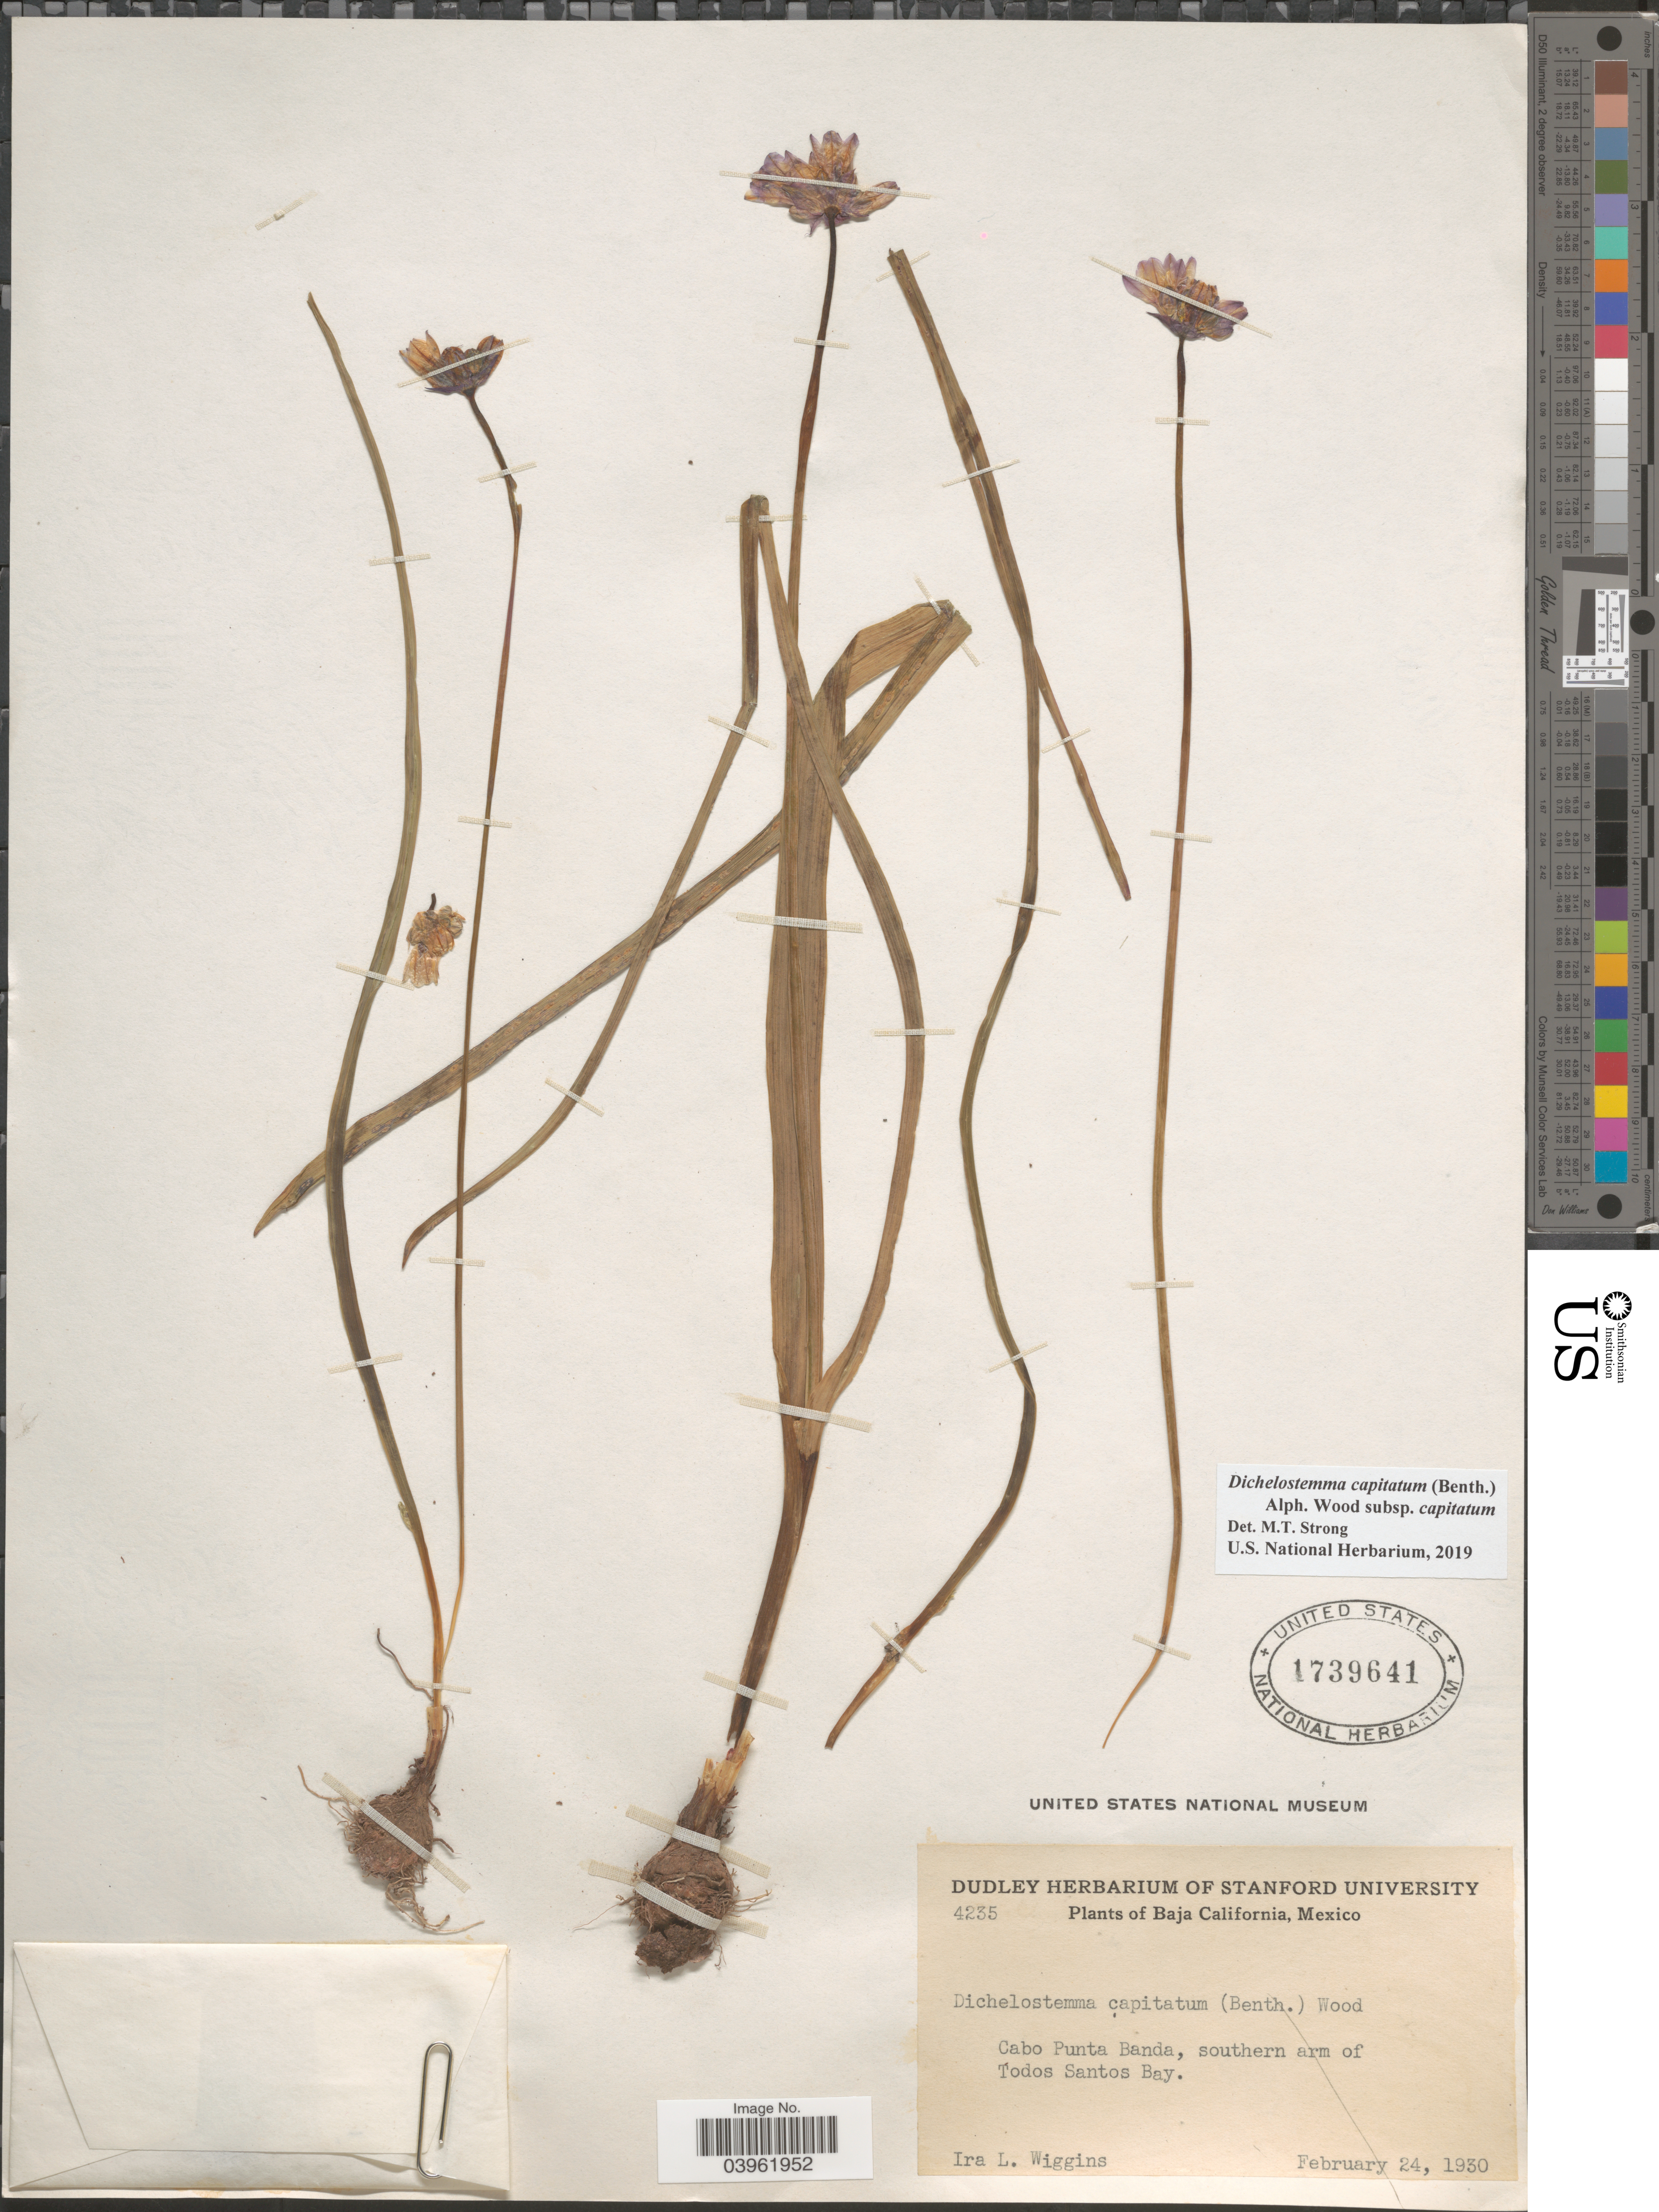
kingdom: Plantae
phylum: Tracheophyta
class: Liliopsida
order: Asparagales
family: Asparagaceae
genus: Dichelostemma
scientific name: Dichelostemma capitatum subsp. capitatum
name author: (Benth.) Alph. Wood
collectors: I. L. Wiggins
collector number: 4235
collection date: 1930-02-24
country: Mexico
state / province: Baja California Sur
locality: Cabo Punta Banda, southern arm of Todos Santos Bay.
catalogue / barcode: US 1739641